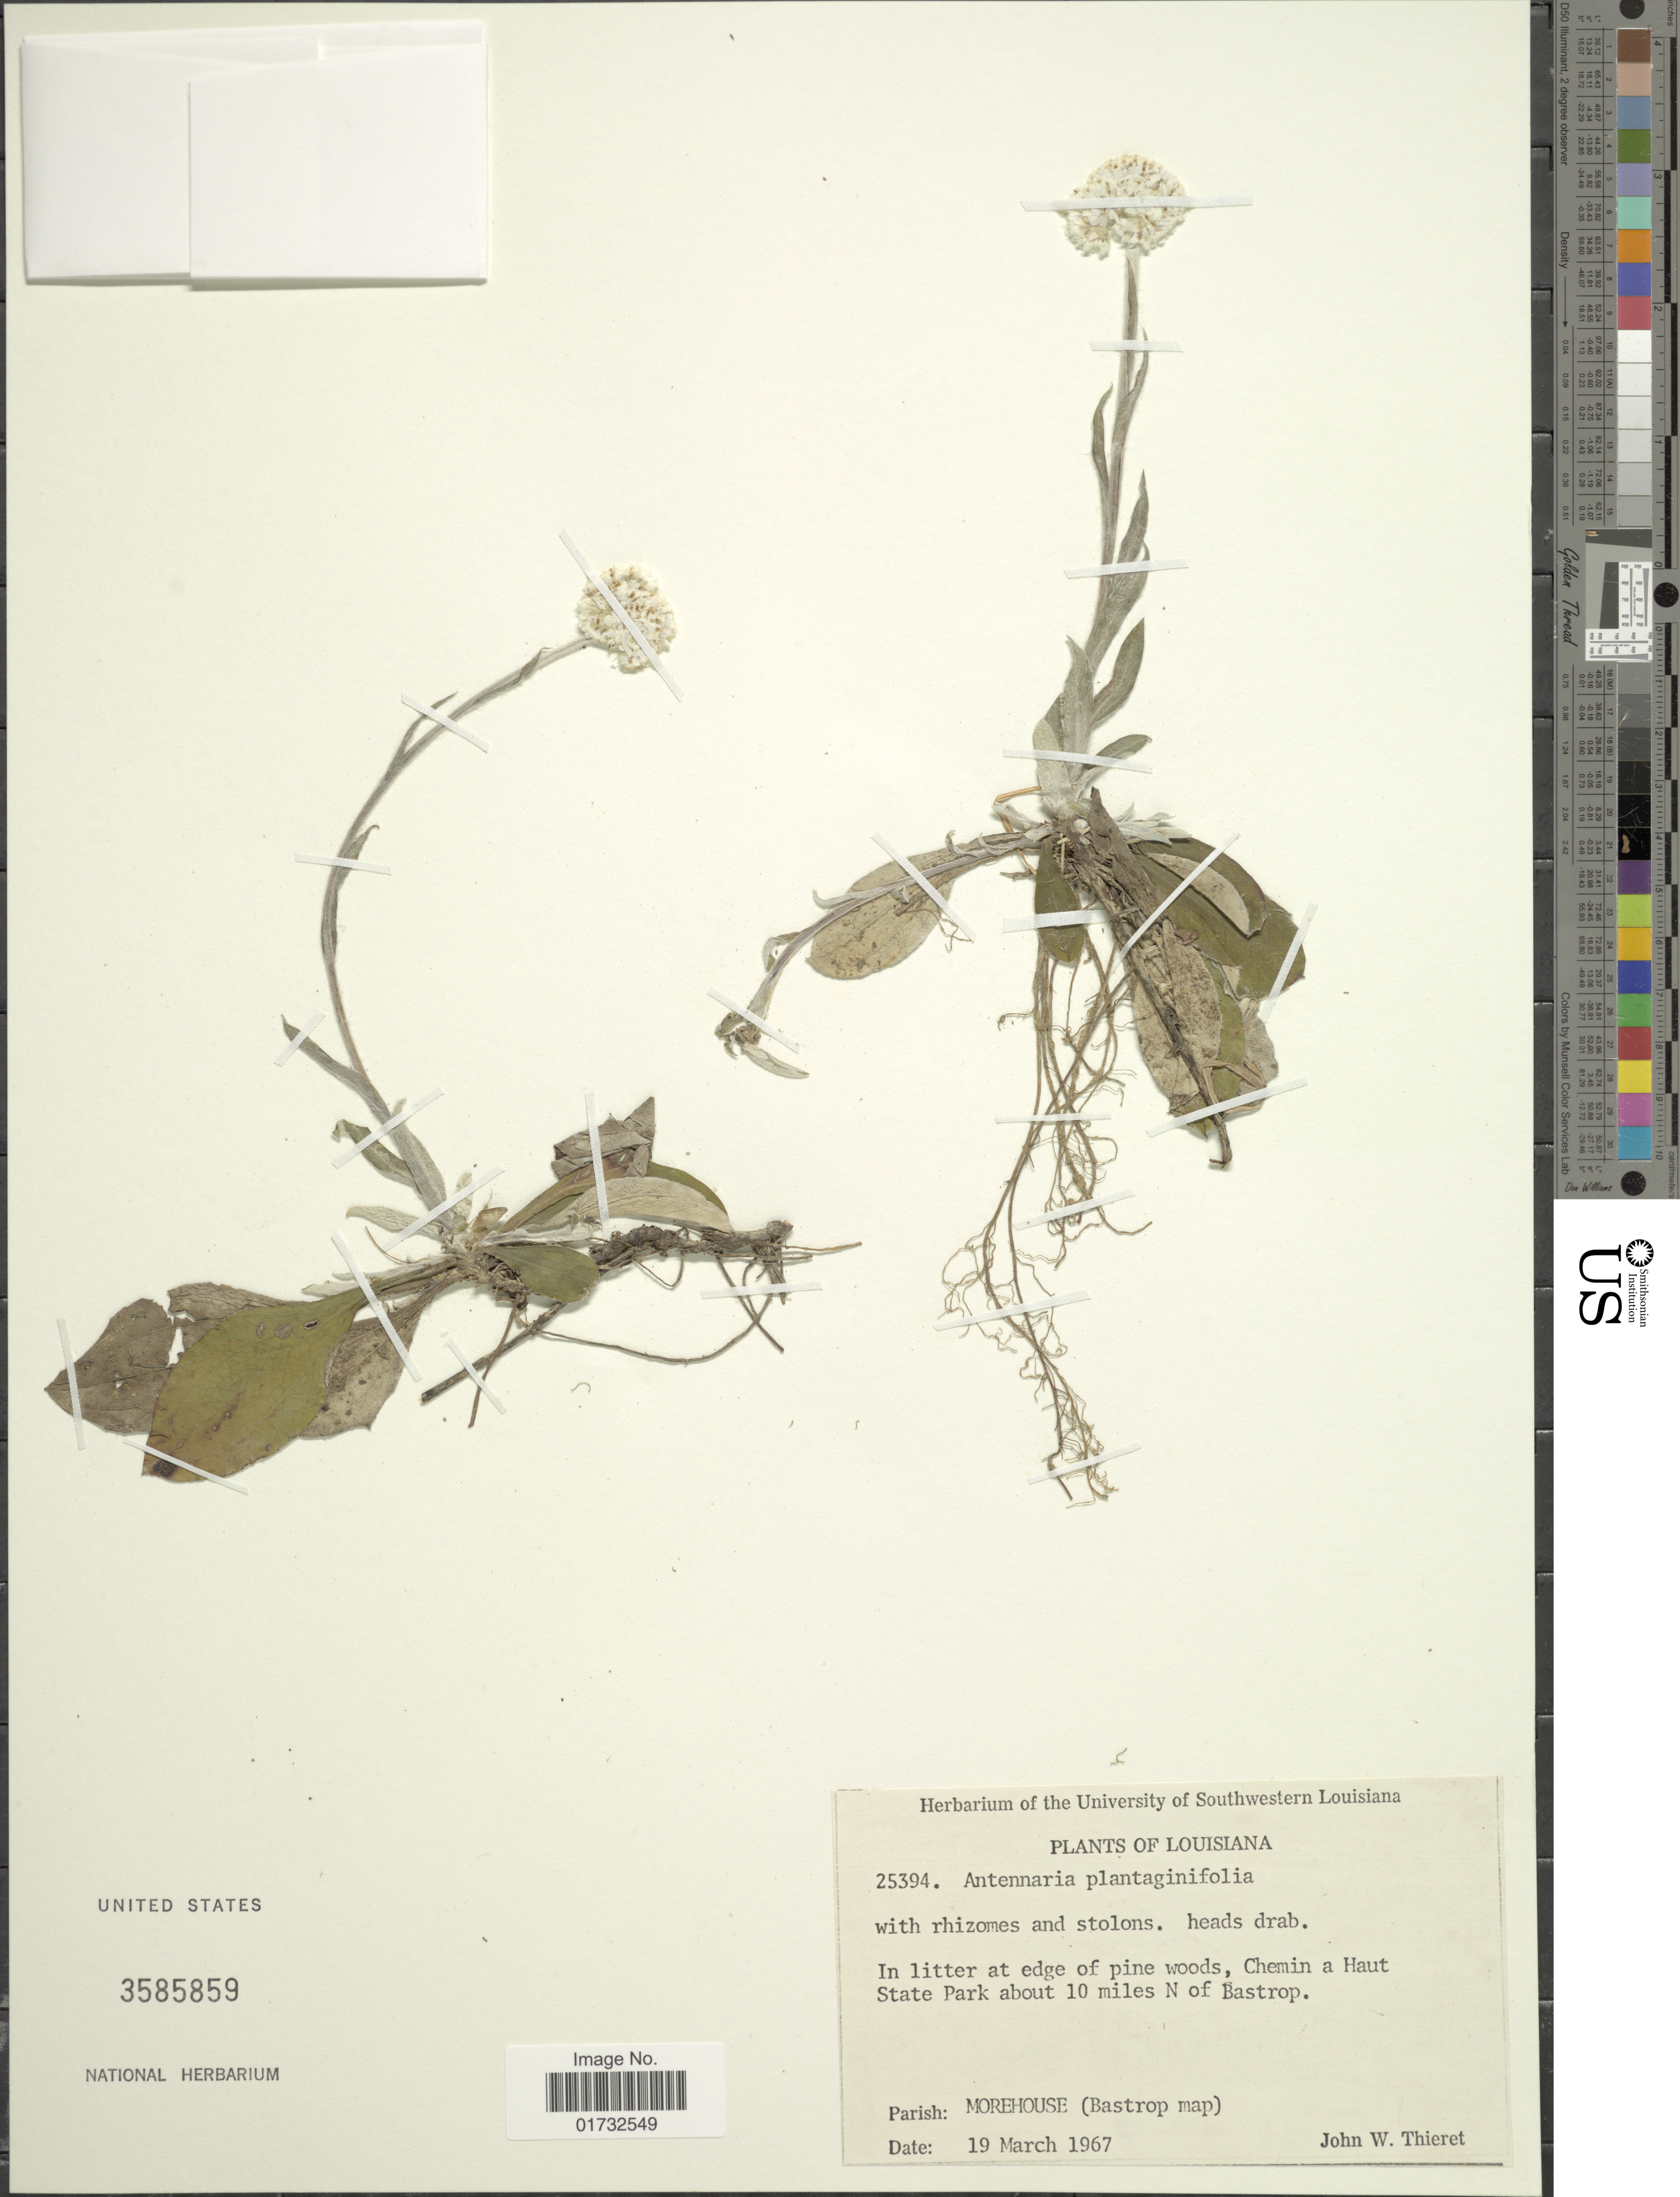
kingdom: Plantae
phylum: Tracheophyta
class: Magnoliopsida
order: Asterales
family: Asteraceae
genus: Antennaria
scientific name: Antennaria plantaginifolia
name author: (L.) Richardson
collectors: J. W. Thieret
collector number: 25394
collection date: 1967-03-19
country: United States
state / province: Louisiana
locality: Chemin a Haut State Park about 10 miles N of Bastrop. Parish: Morehouse (Bastrop map) [unsure placement]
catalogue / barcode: US 3585859